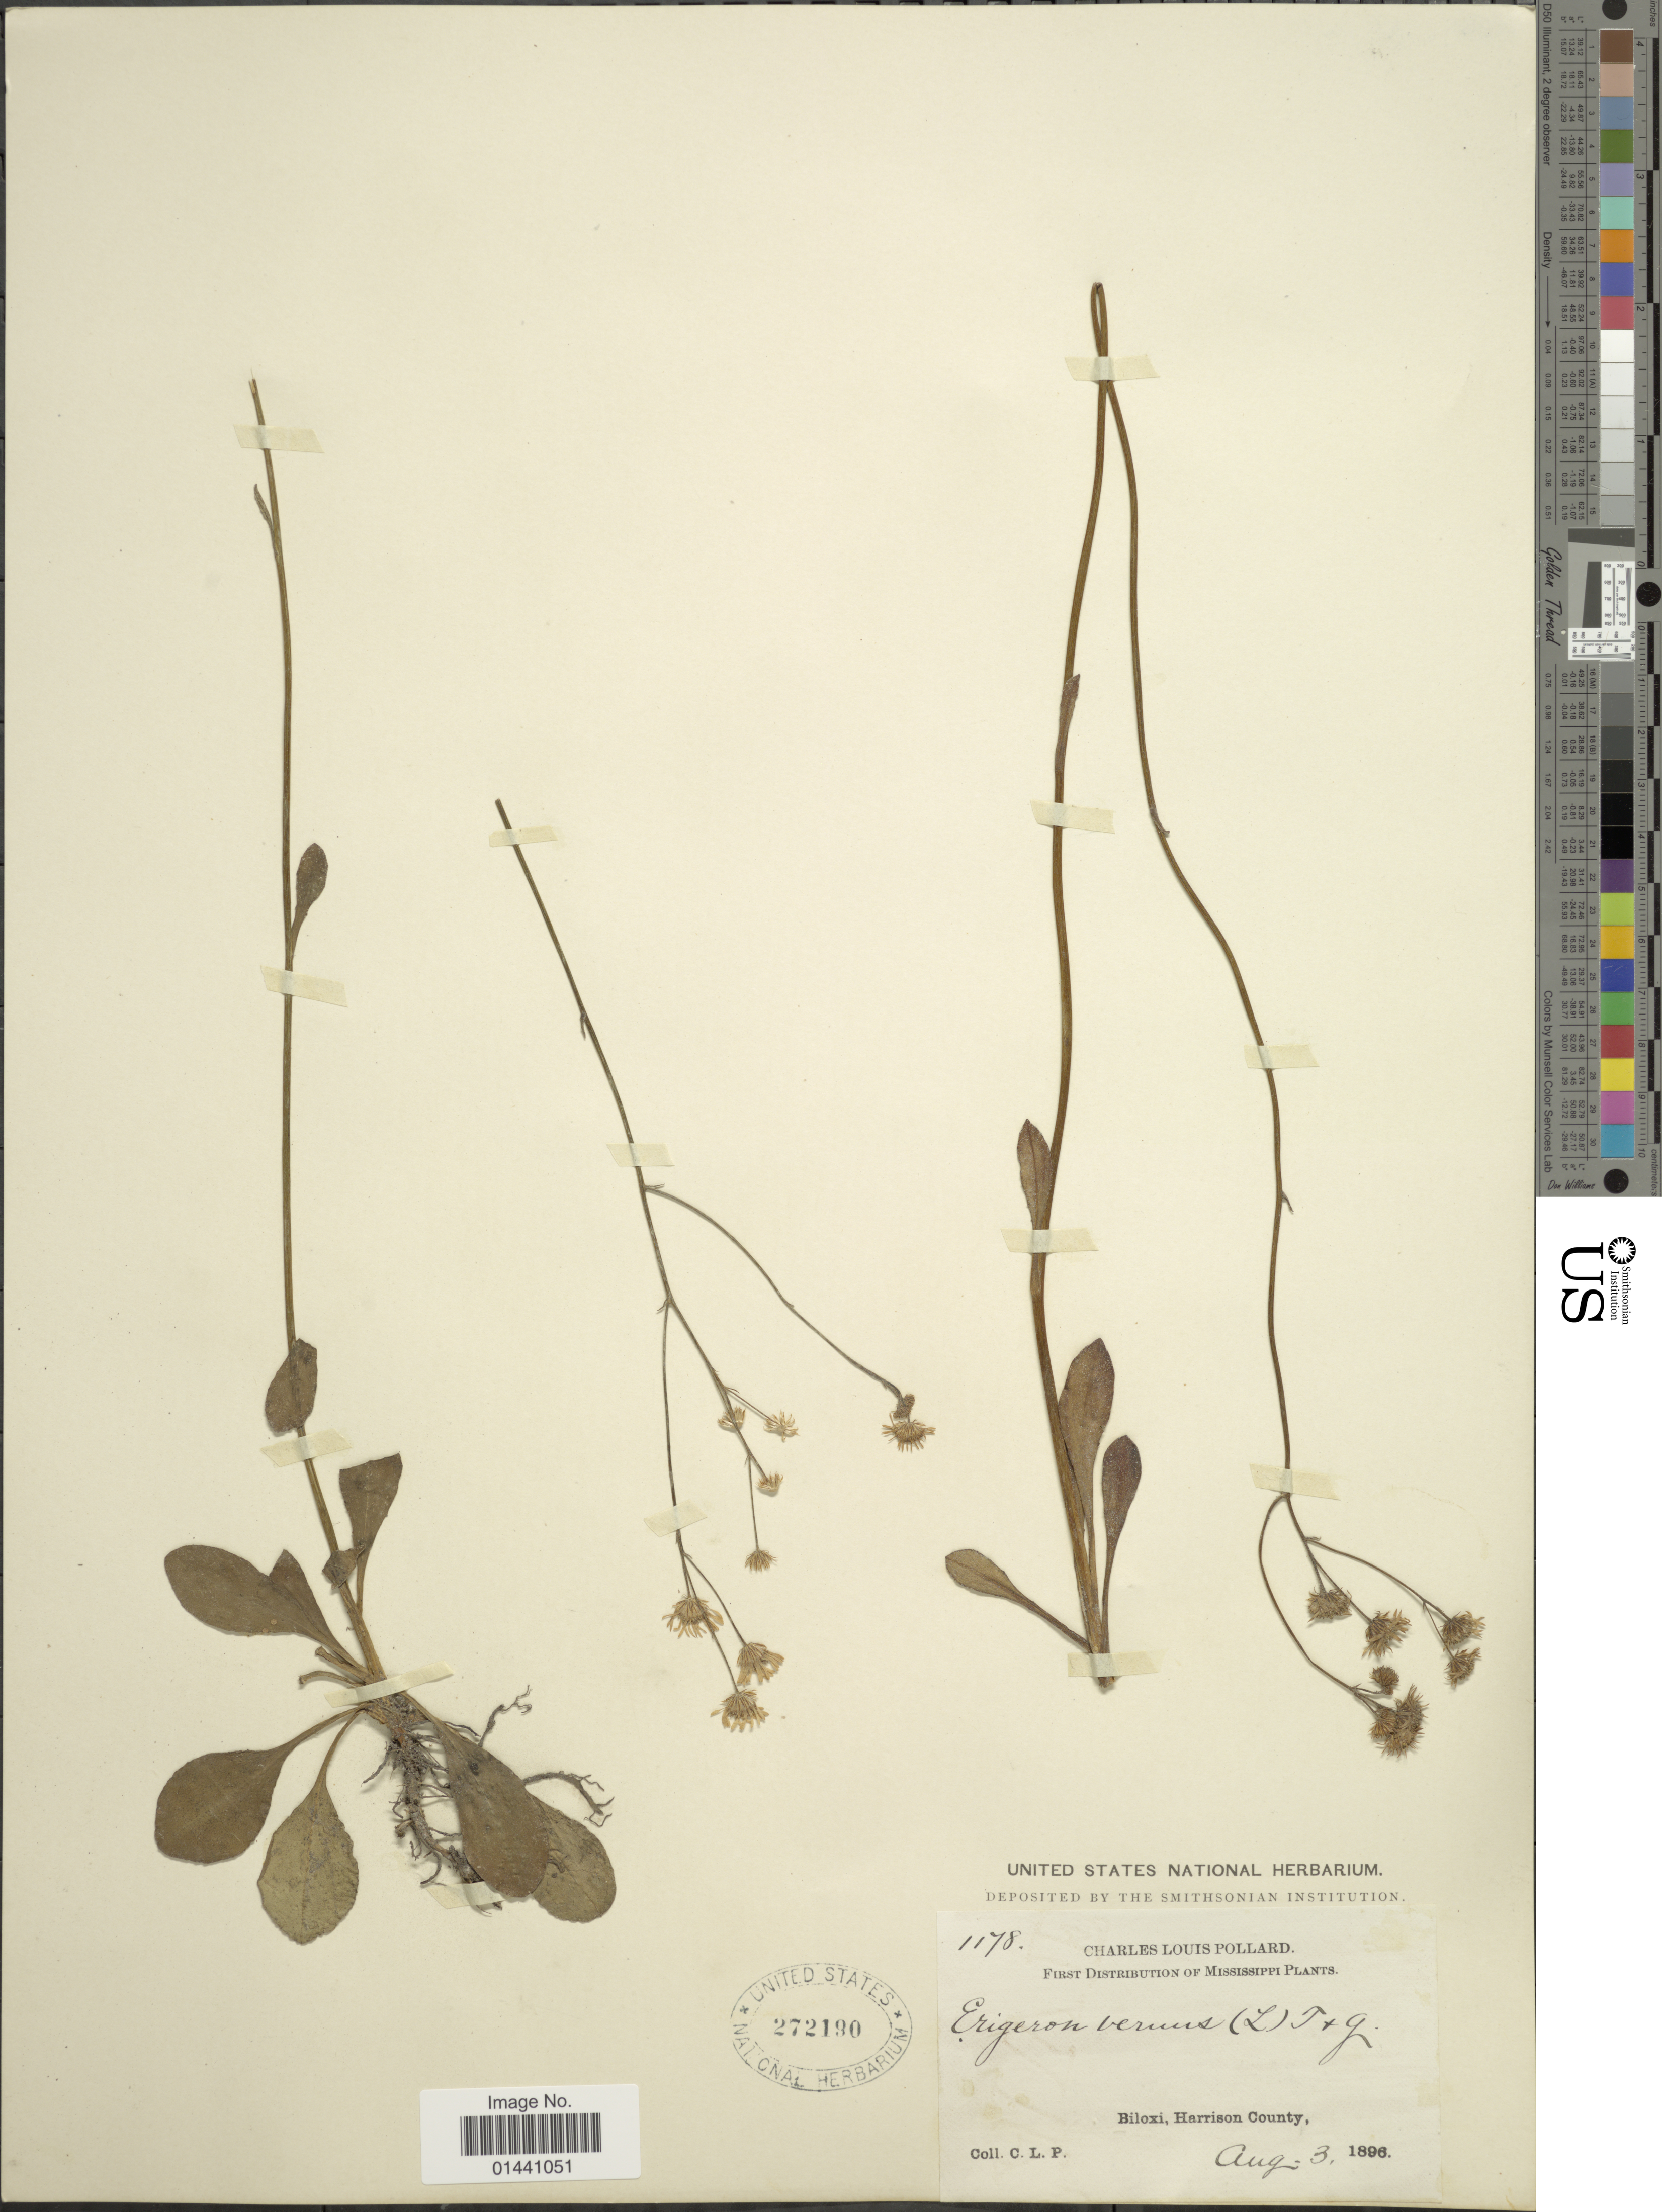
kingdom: Plantae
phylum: Tracheophyta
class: Magnoliopsida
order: Asterales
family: Asteraceae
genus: Erigeron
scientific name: Erigeron vernus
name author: (L.) Torr. & A. Gray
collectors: C. L. Pollard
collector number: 1178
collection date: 1896-08-03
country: United States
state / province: Mississippi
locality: Biloxi, Harrison County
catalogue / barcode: US 272190